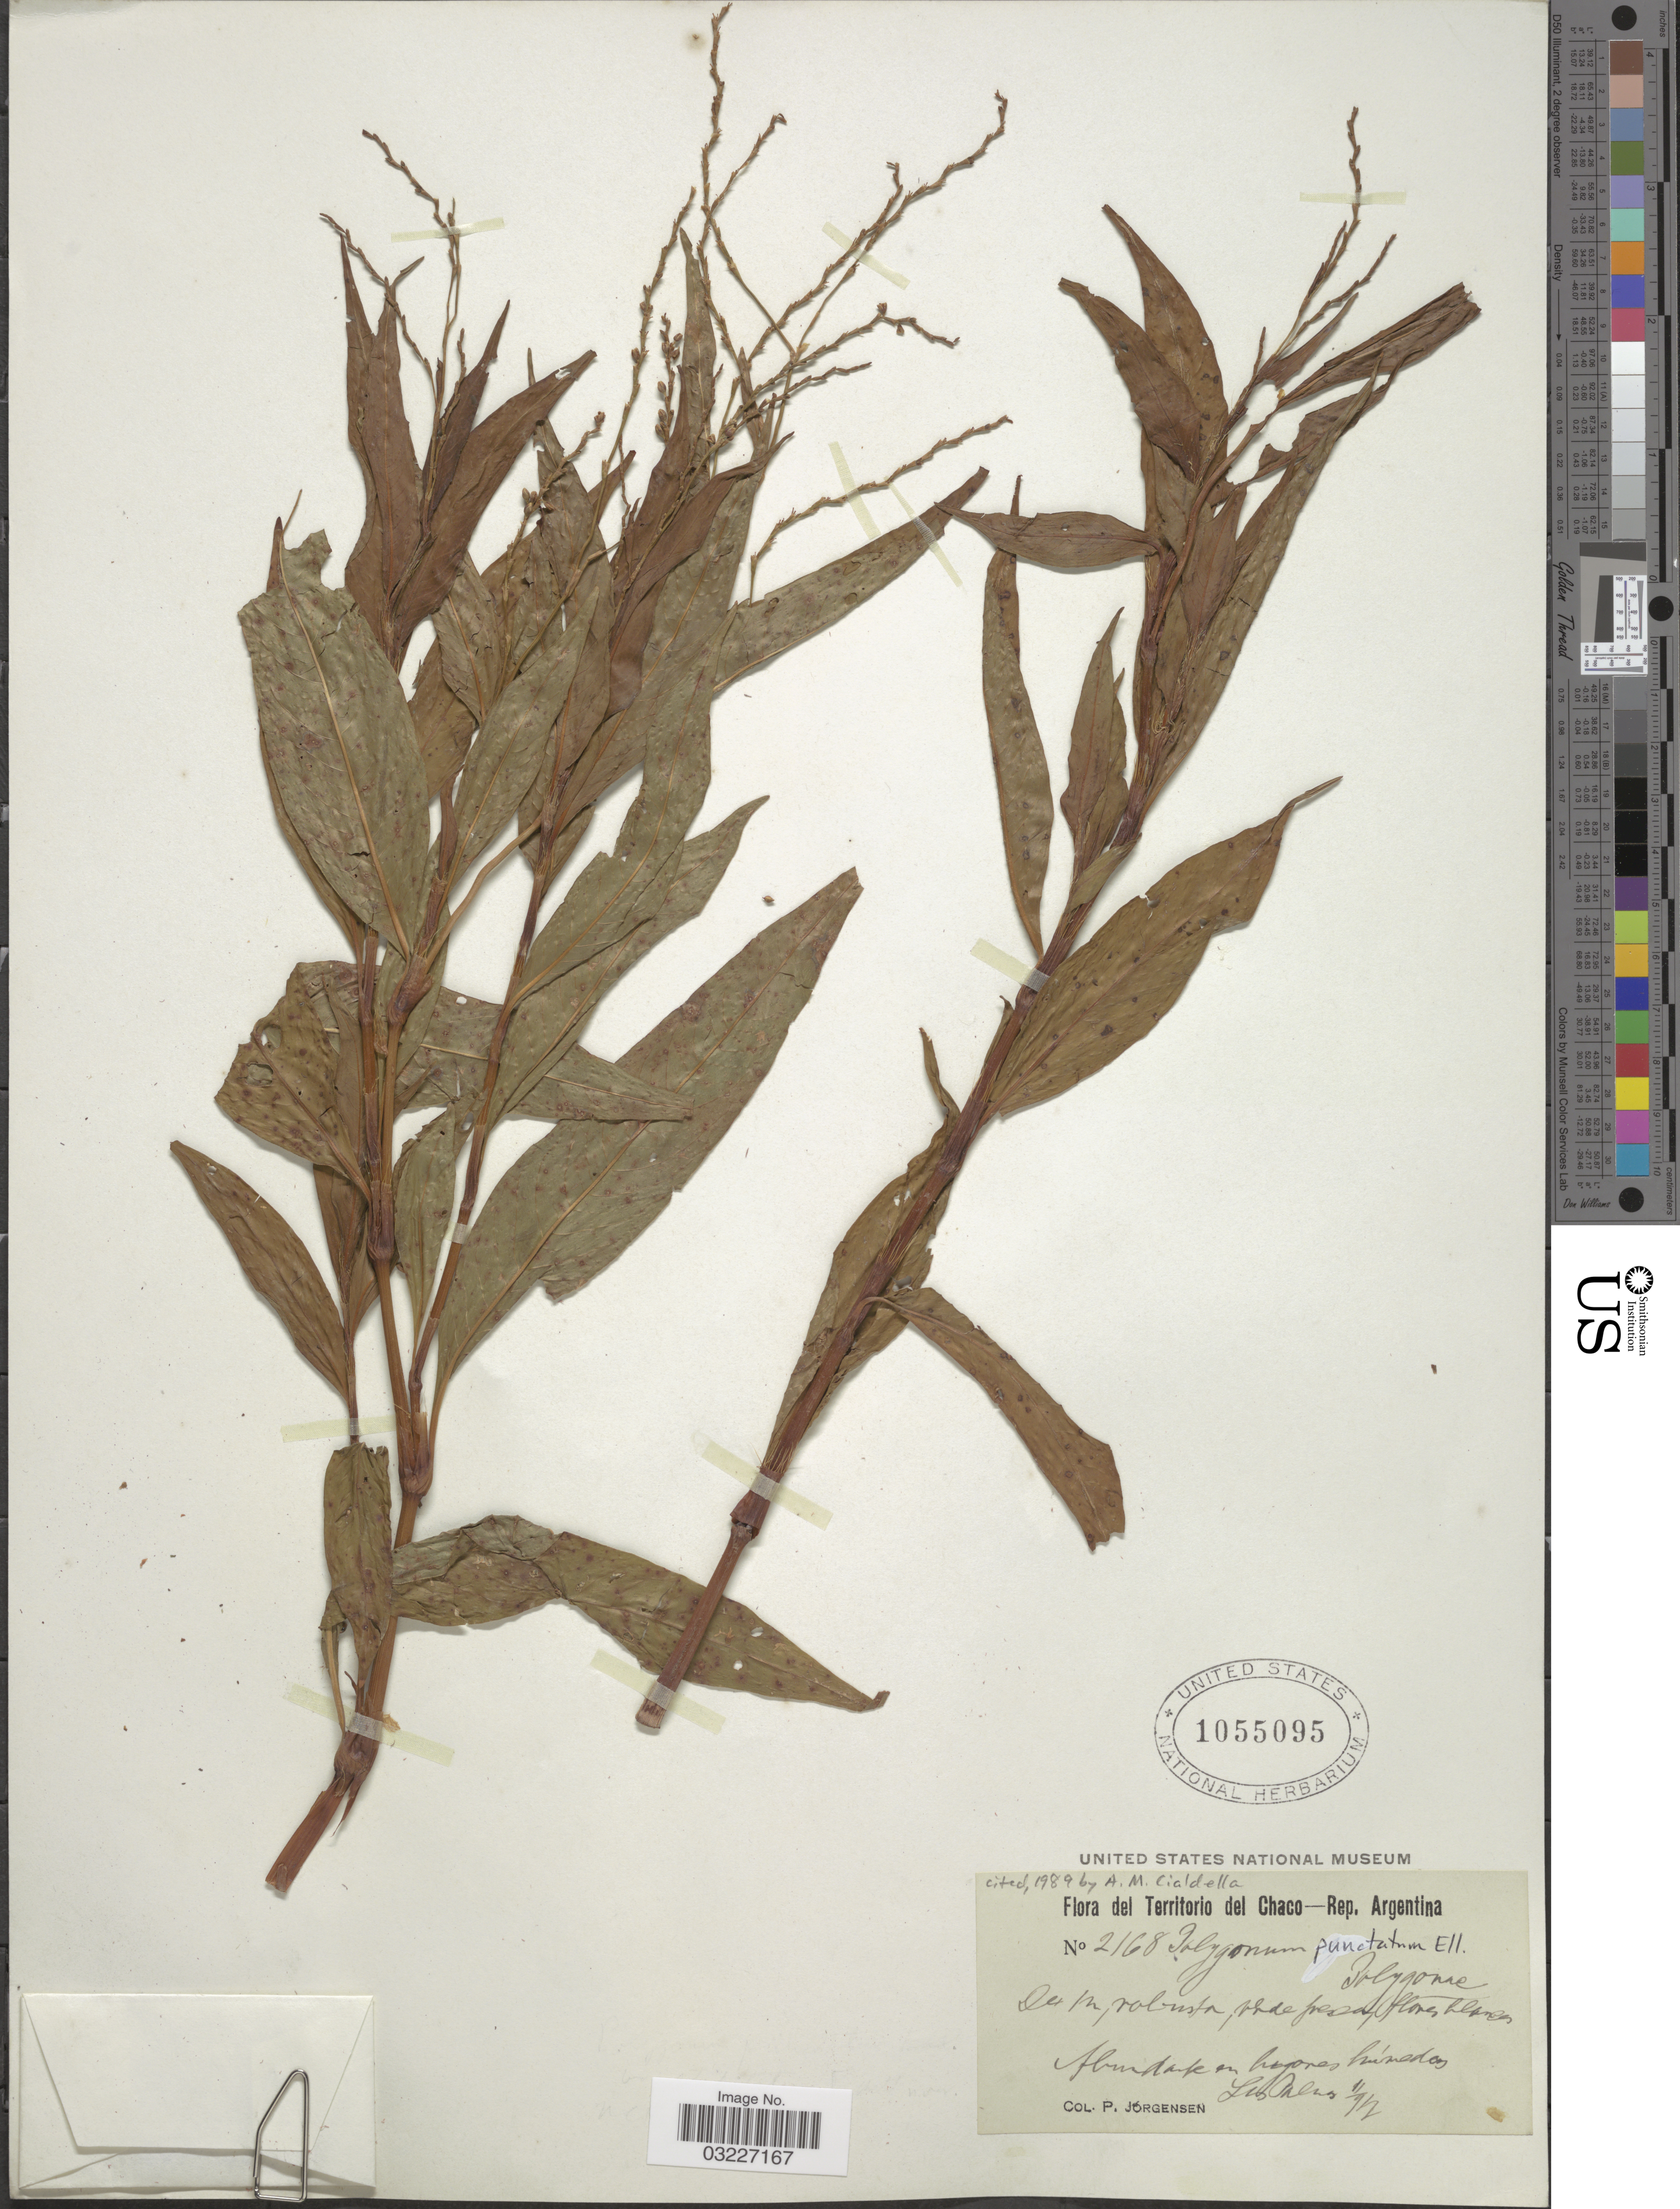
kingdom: Plantae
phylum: Tracheophyta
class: Magnoliopsida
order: Caryophyllales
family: Polygonaceae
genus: Polygonum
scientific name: Polygonum punctatum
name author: Elliott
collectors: P. Jörgensen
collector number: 2168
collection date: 1917-11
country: Argentina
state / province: Chaco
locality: Las Palmas.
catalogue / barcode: US 1055095